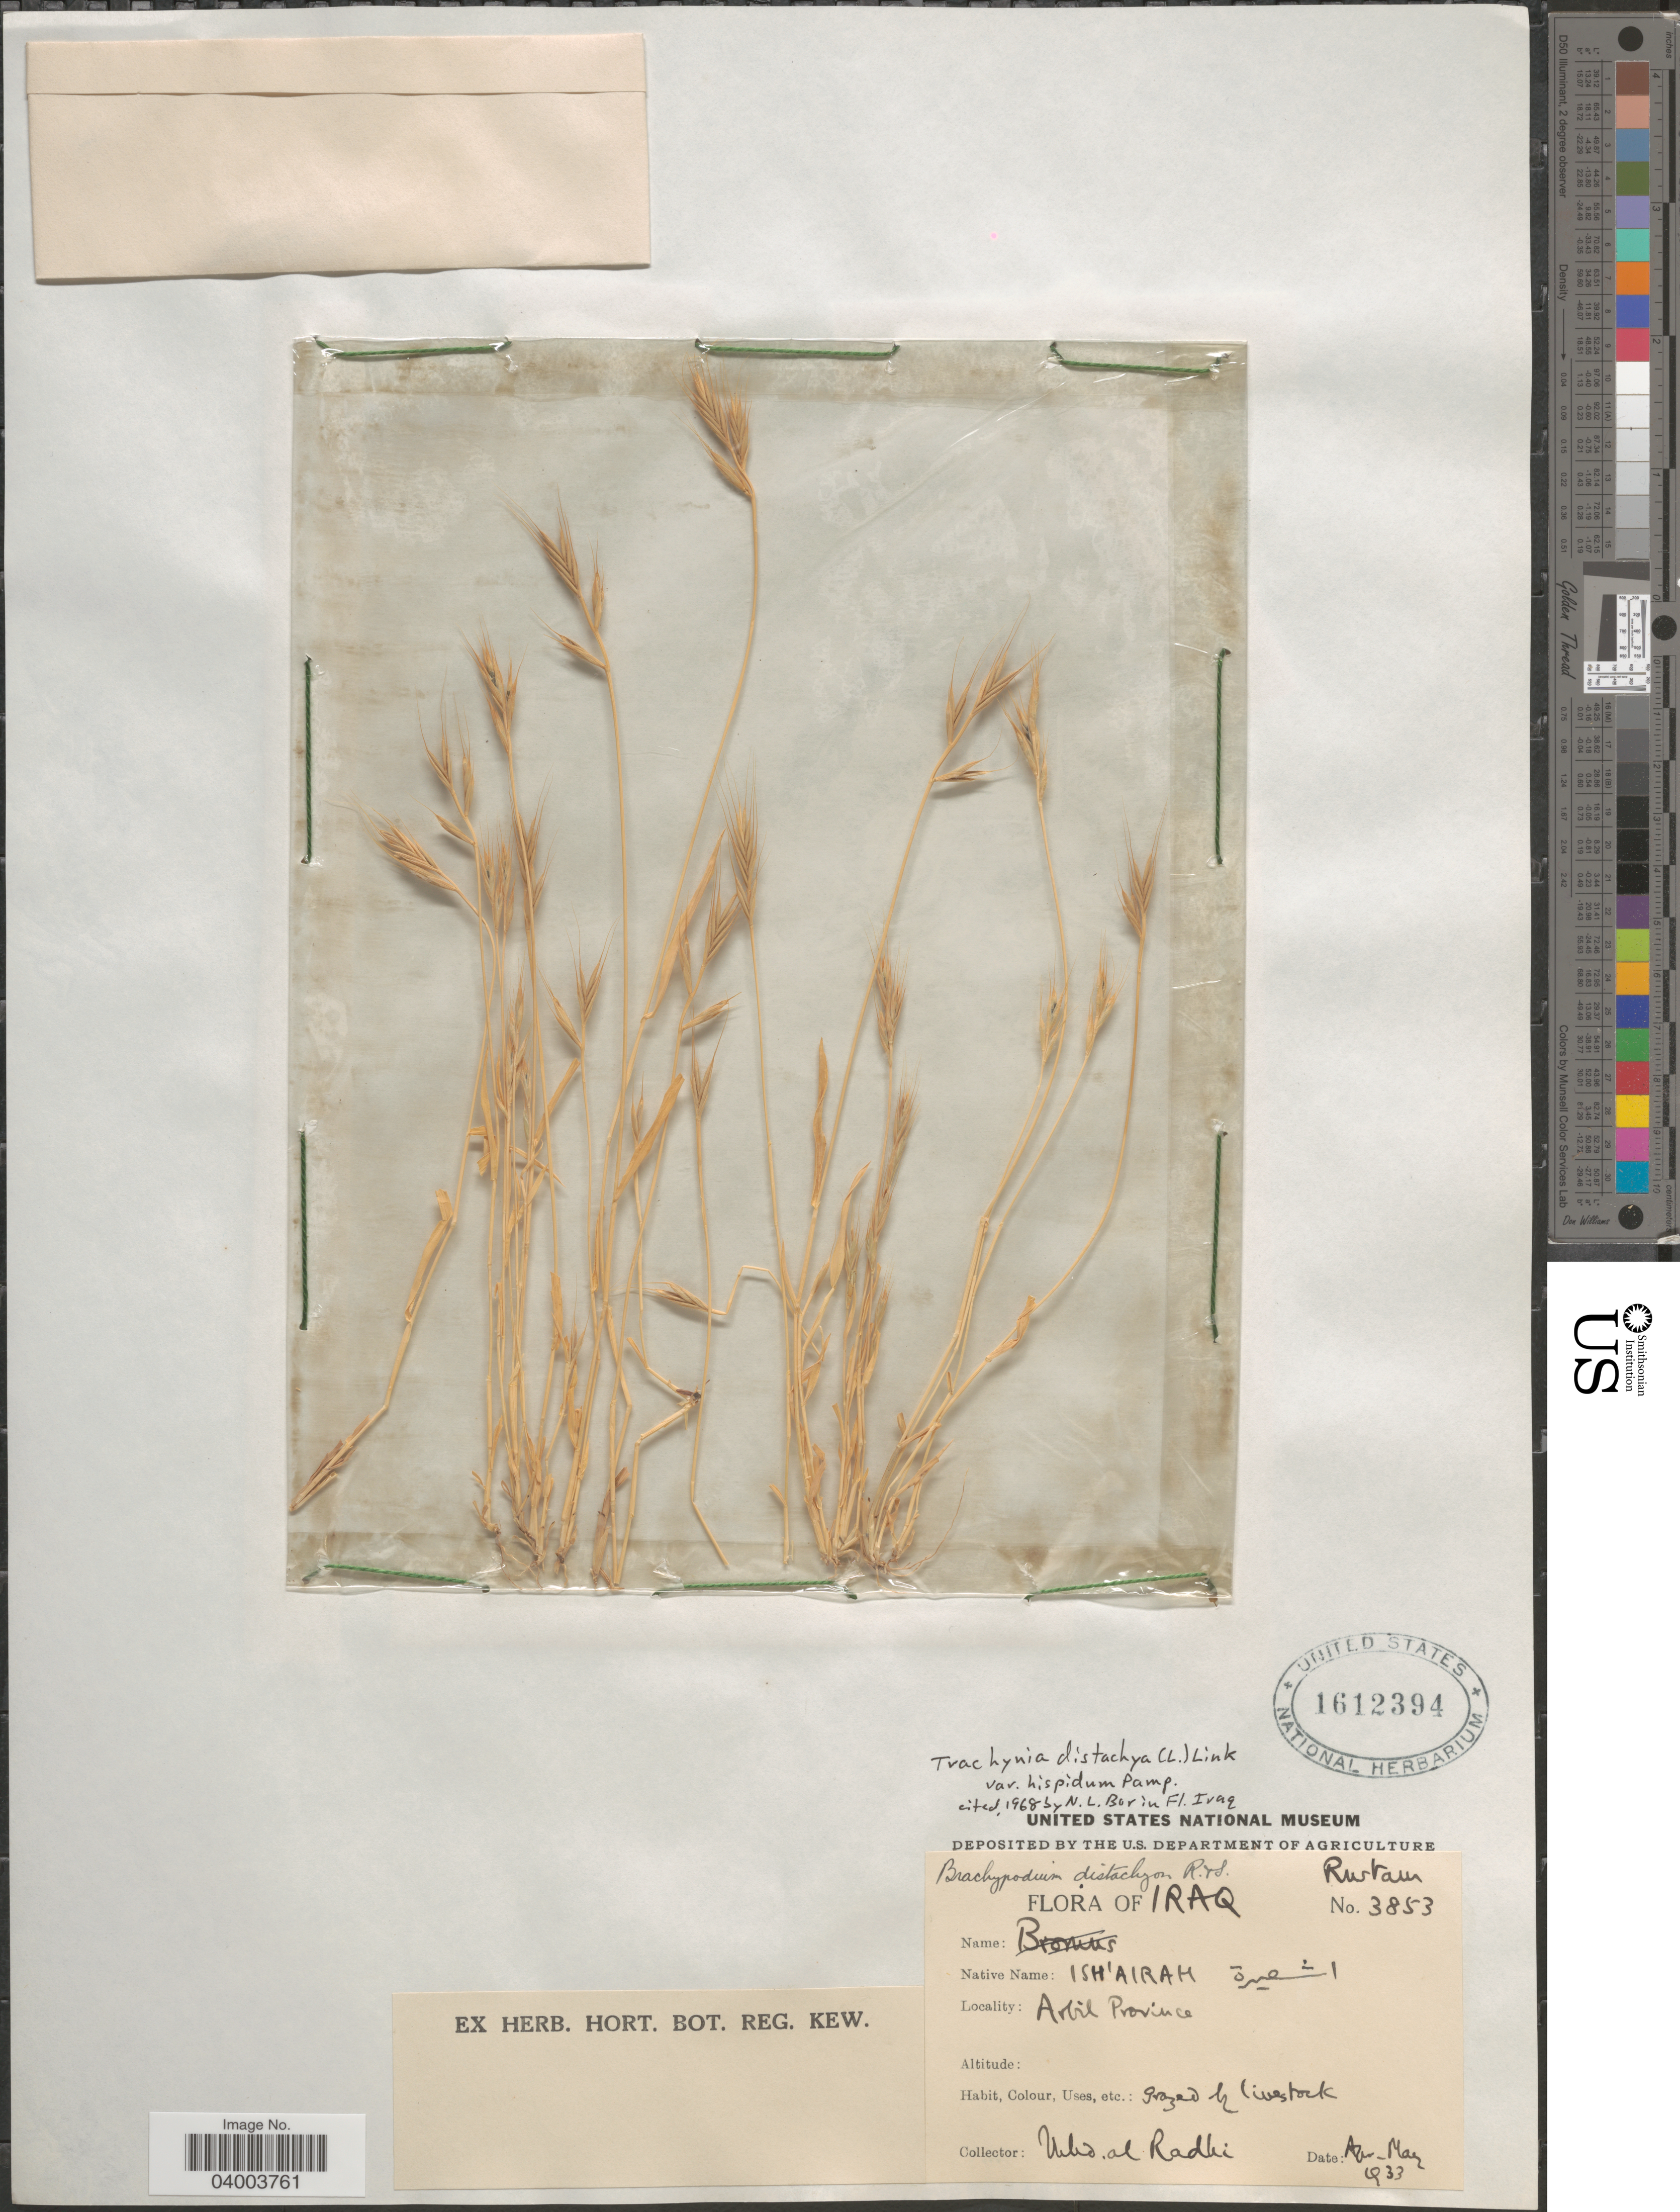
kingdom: Plantae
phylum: Tracheophyta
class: Liliopsida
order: Poales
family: Poaceae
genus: Brachypodium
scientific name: Brachypodium distachyon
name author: (L.) P. Beauv.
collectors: U. Al Radhi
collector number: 3853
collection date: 1933-04/1933-05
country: Iraq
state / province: Arbīl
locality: Rusayn. Arbil Province.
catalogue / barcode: US 1612394